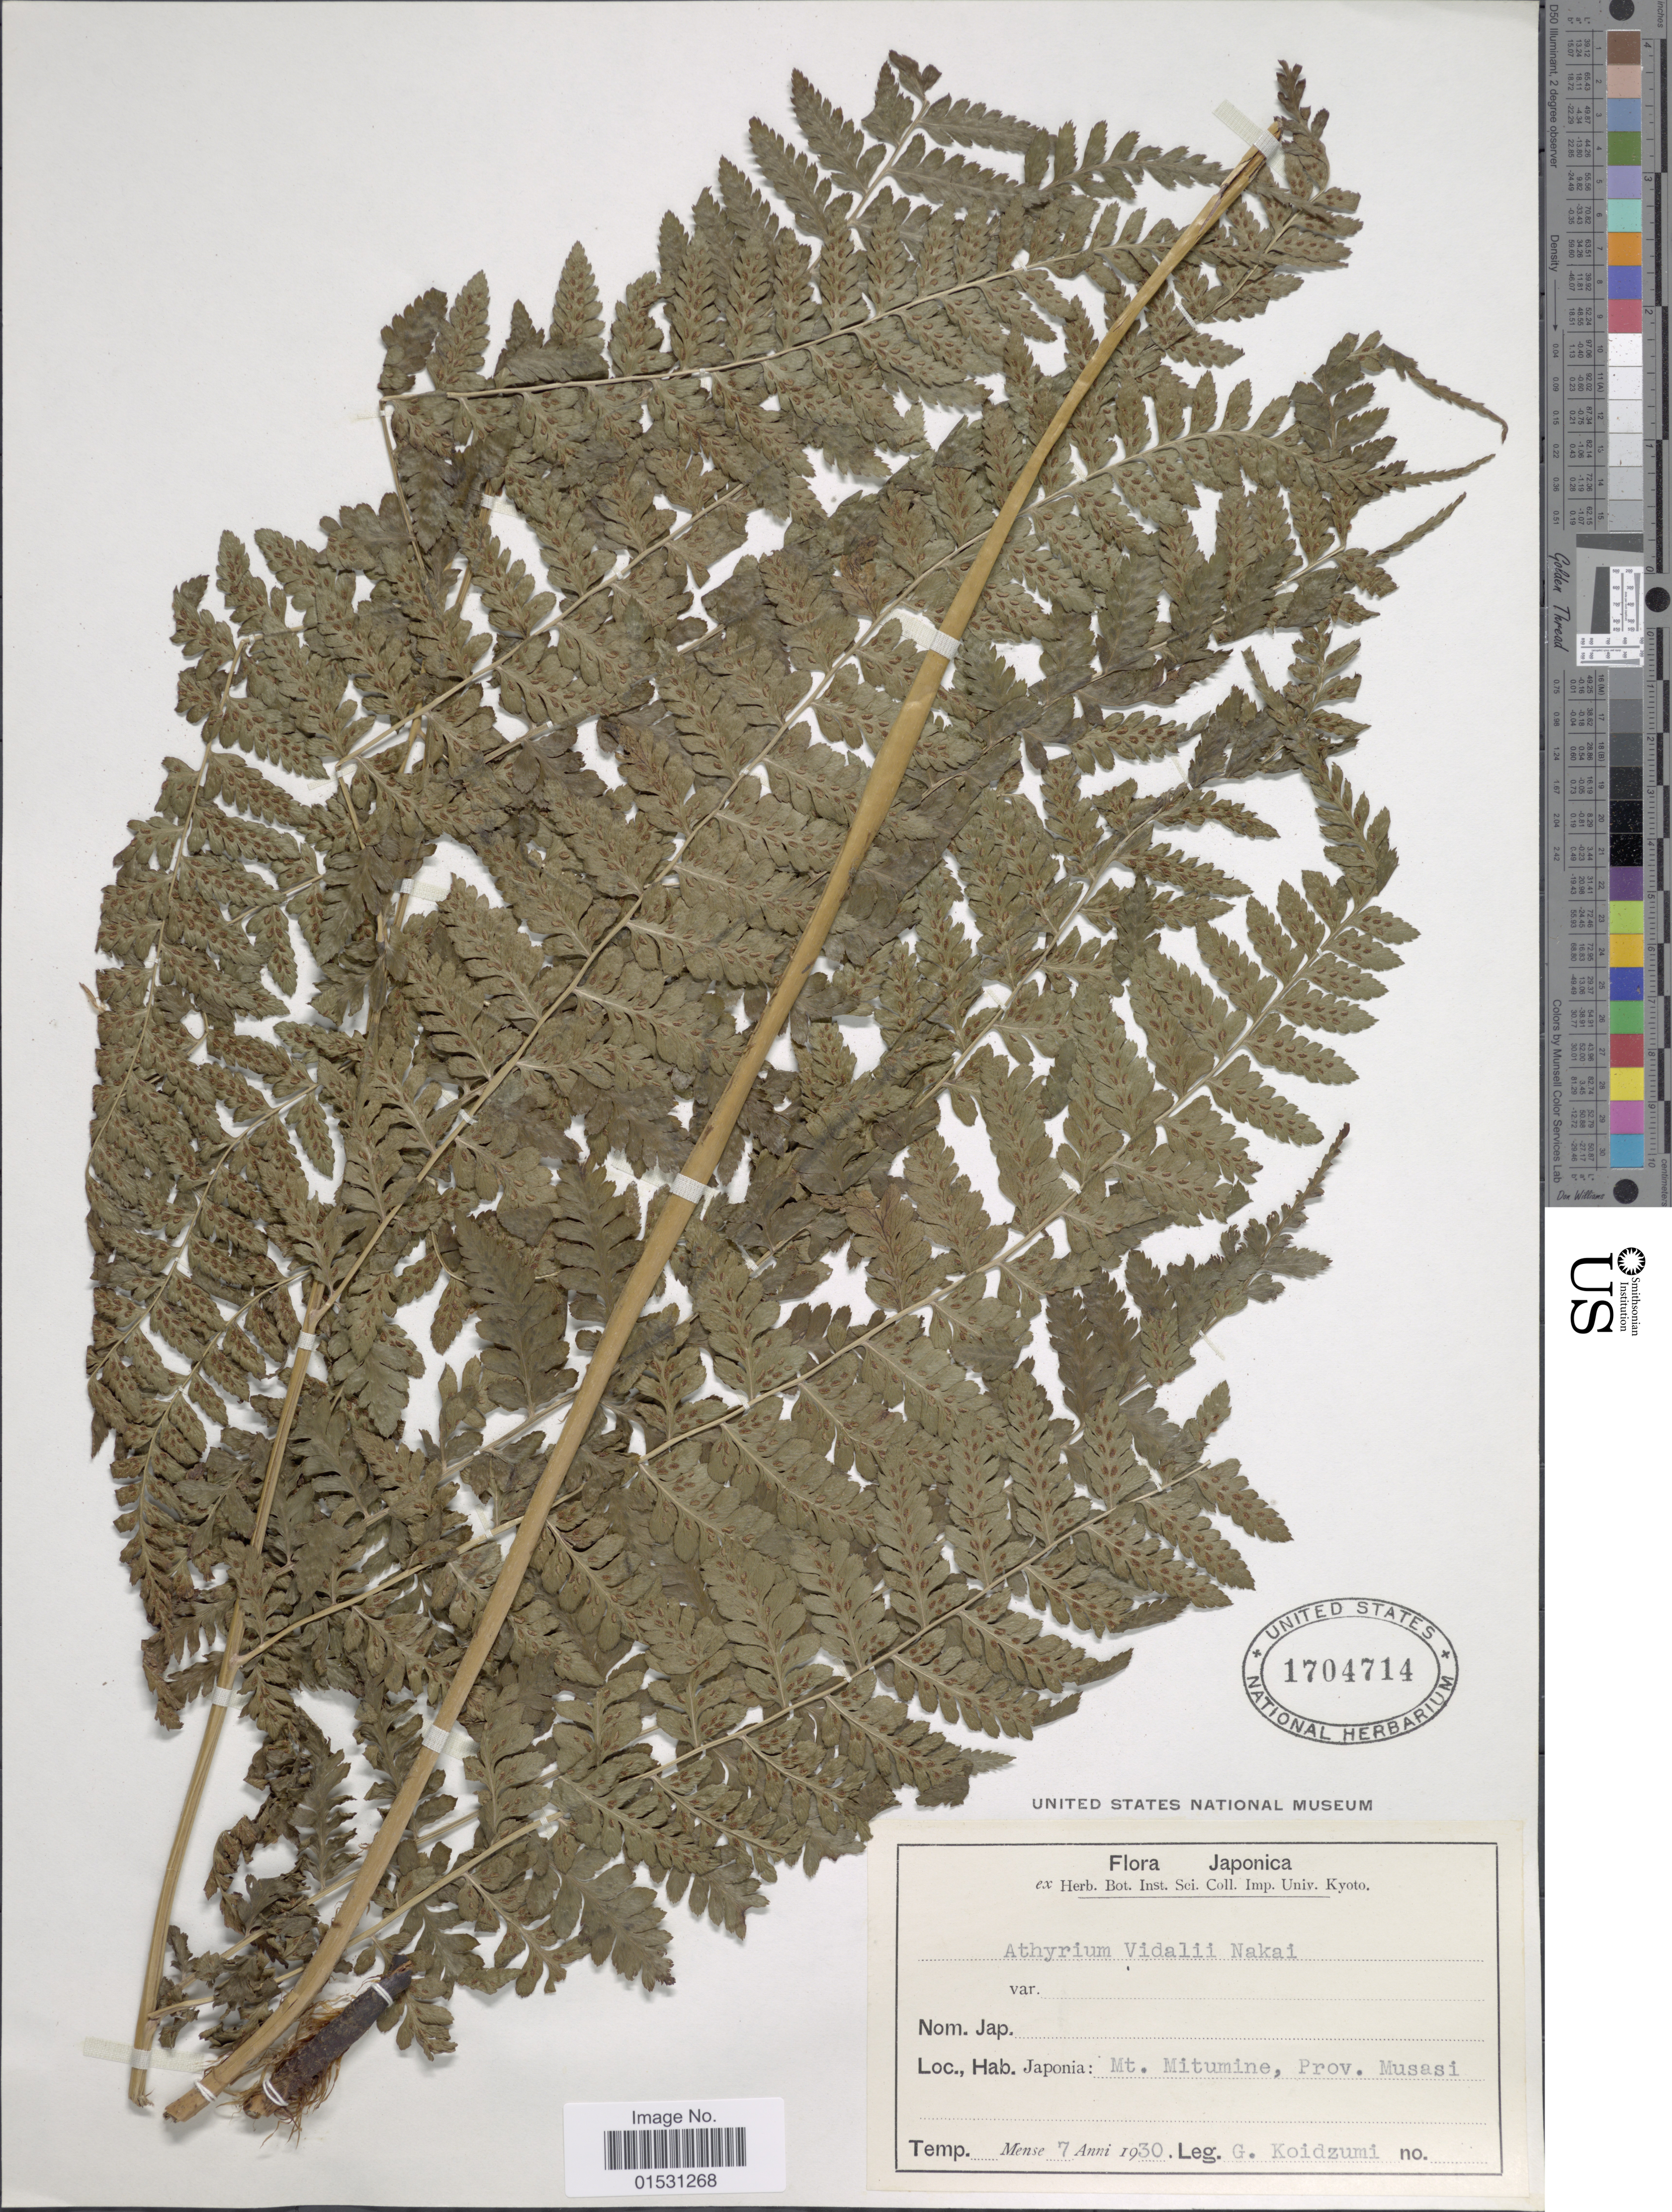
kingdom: Plantae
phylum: Tracheophyta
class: Polypodiopsida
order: Polypodiales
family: Athyriaceae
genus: Athyrium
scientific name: Athyrium vidalii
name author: (Franch. & Sav.) Nakai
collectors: G. Koidzumi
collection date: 1930-07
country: Japan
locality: Japonica. Japonia: Mt. Mitumine, Prov. Musasi.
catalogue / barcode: US 1704714